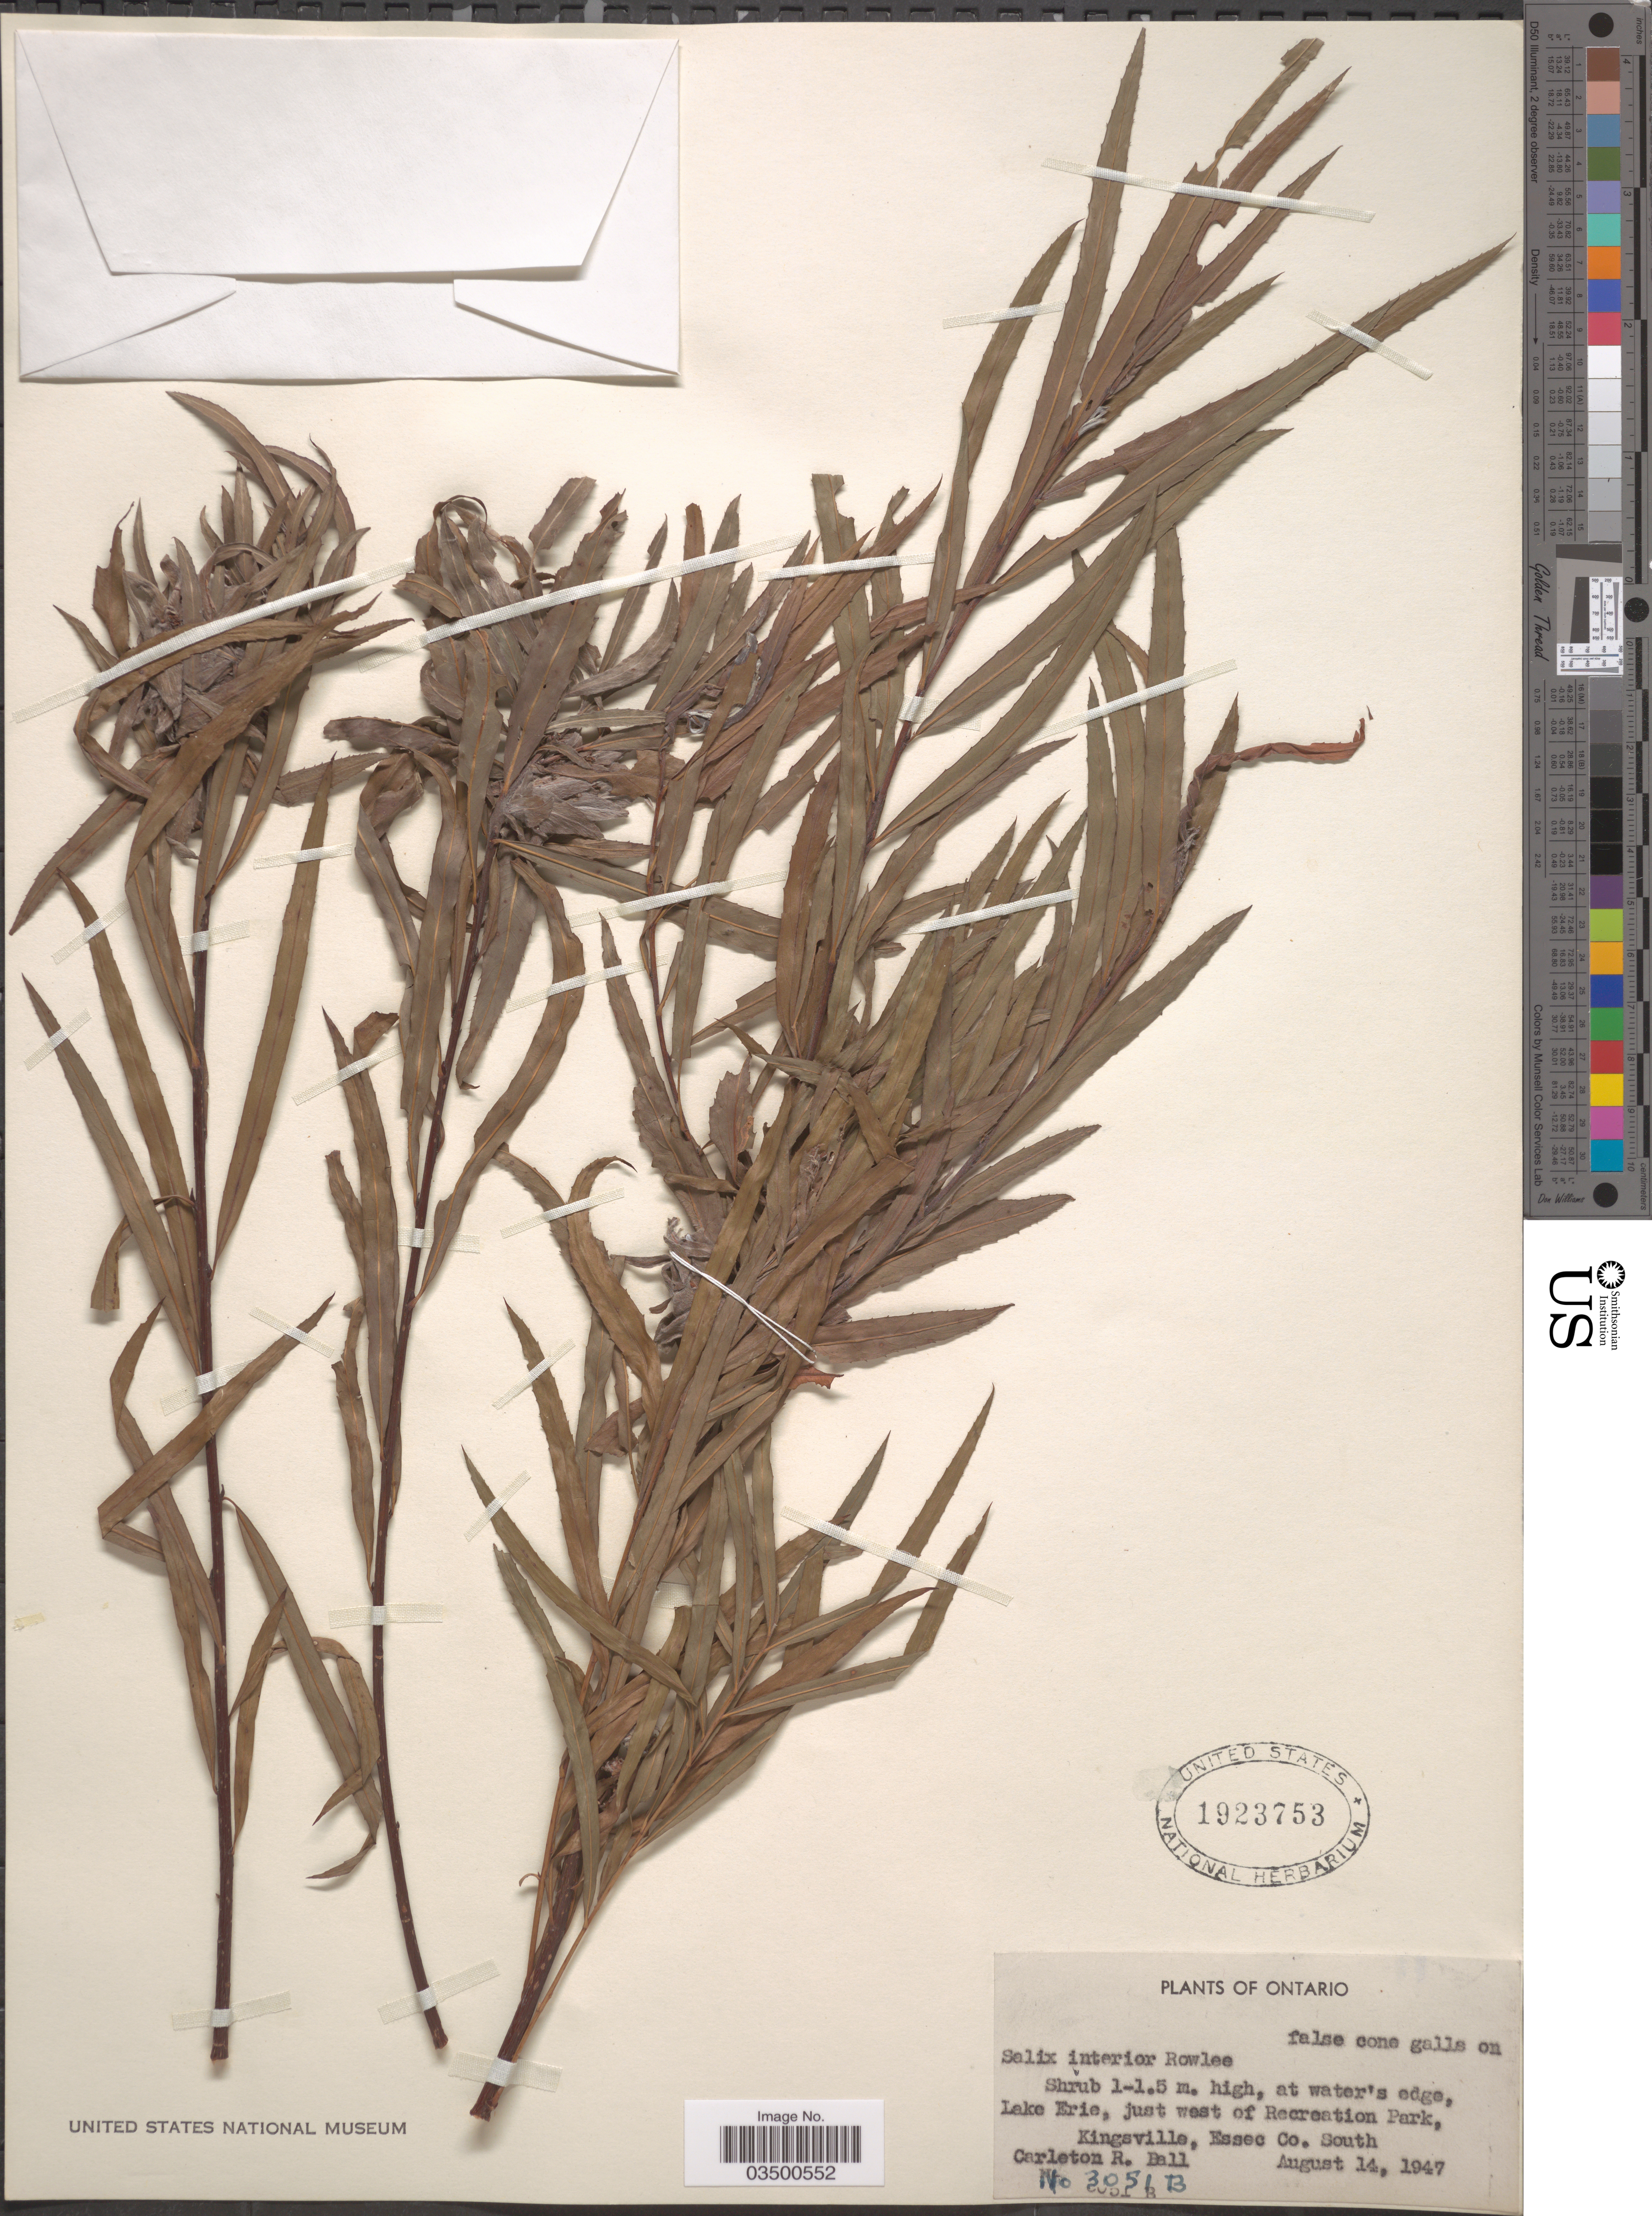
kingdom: Plantae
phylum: Tracheophyta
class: Magnoliopsida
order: Malpighiales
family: Salicaceae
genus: Salix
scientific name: Salix interior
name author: Rowlee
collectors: C. R. Ball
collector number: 3051B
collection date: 1947-08-14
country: Canada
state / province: Ontario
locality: At water's edge, Lake Erie, just west of Recreation Park, Kingsville, Essex Co. South.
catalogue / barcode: US 1923753